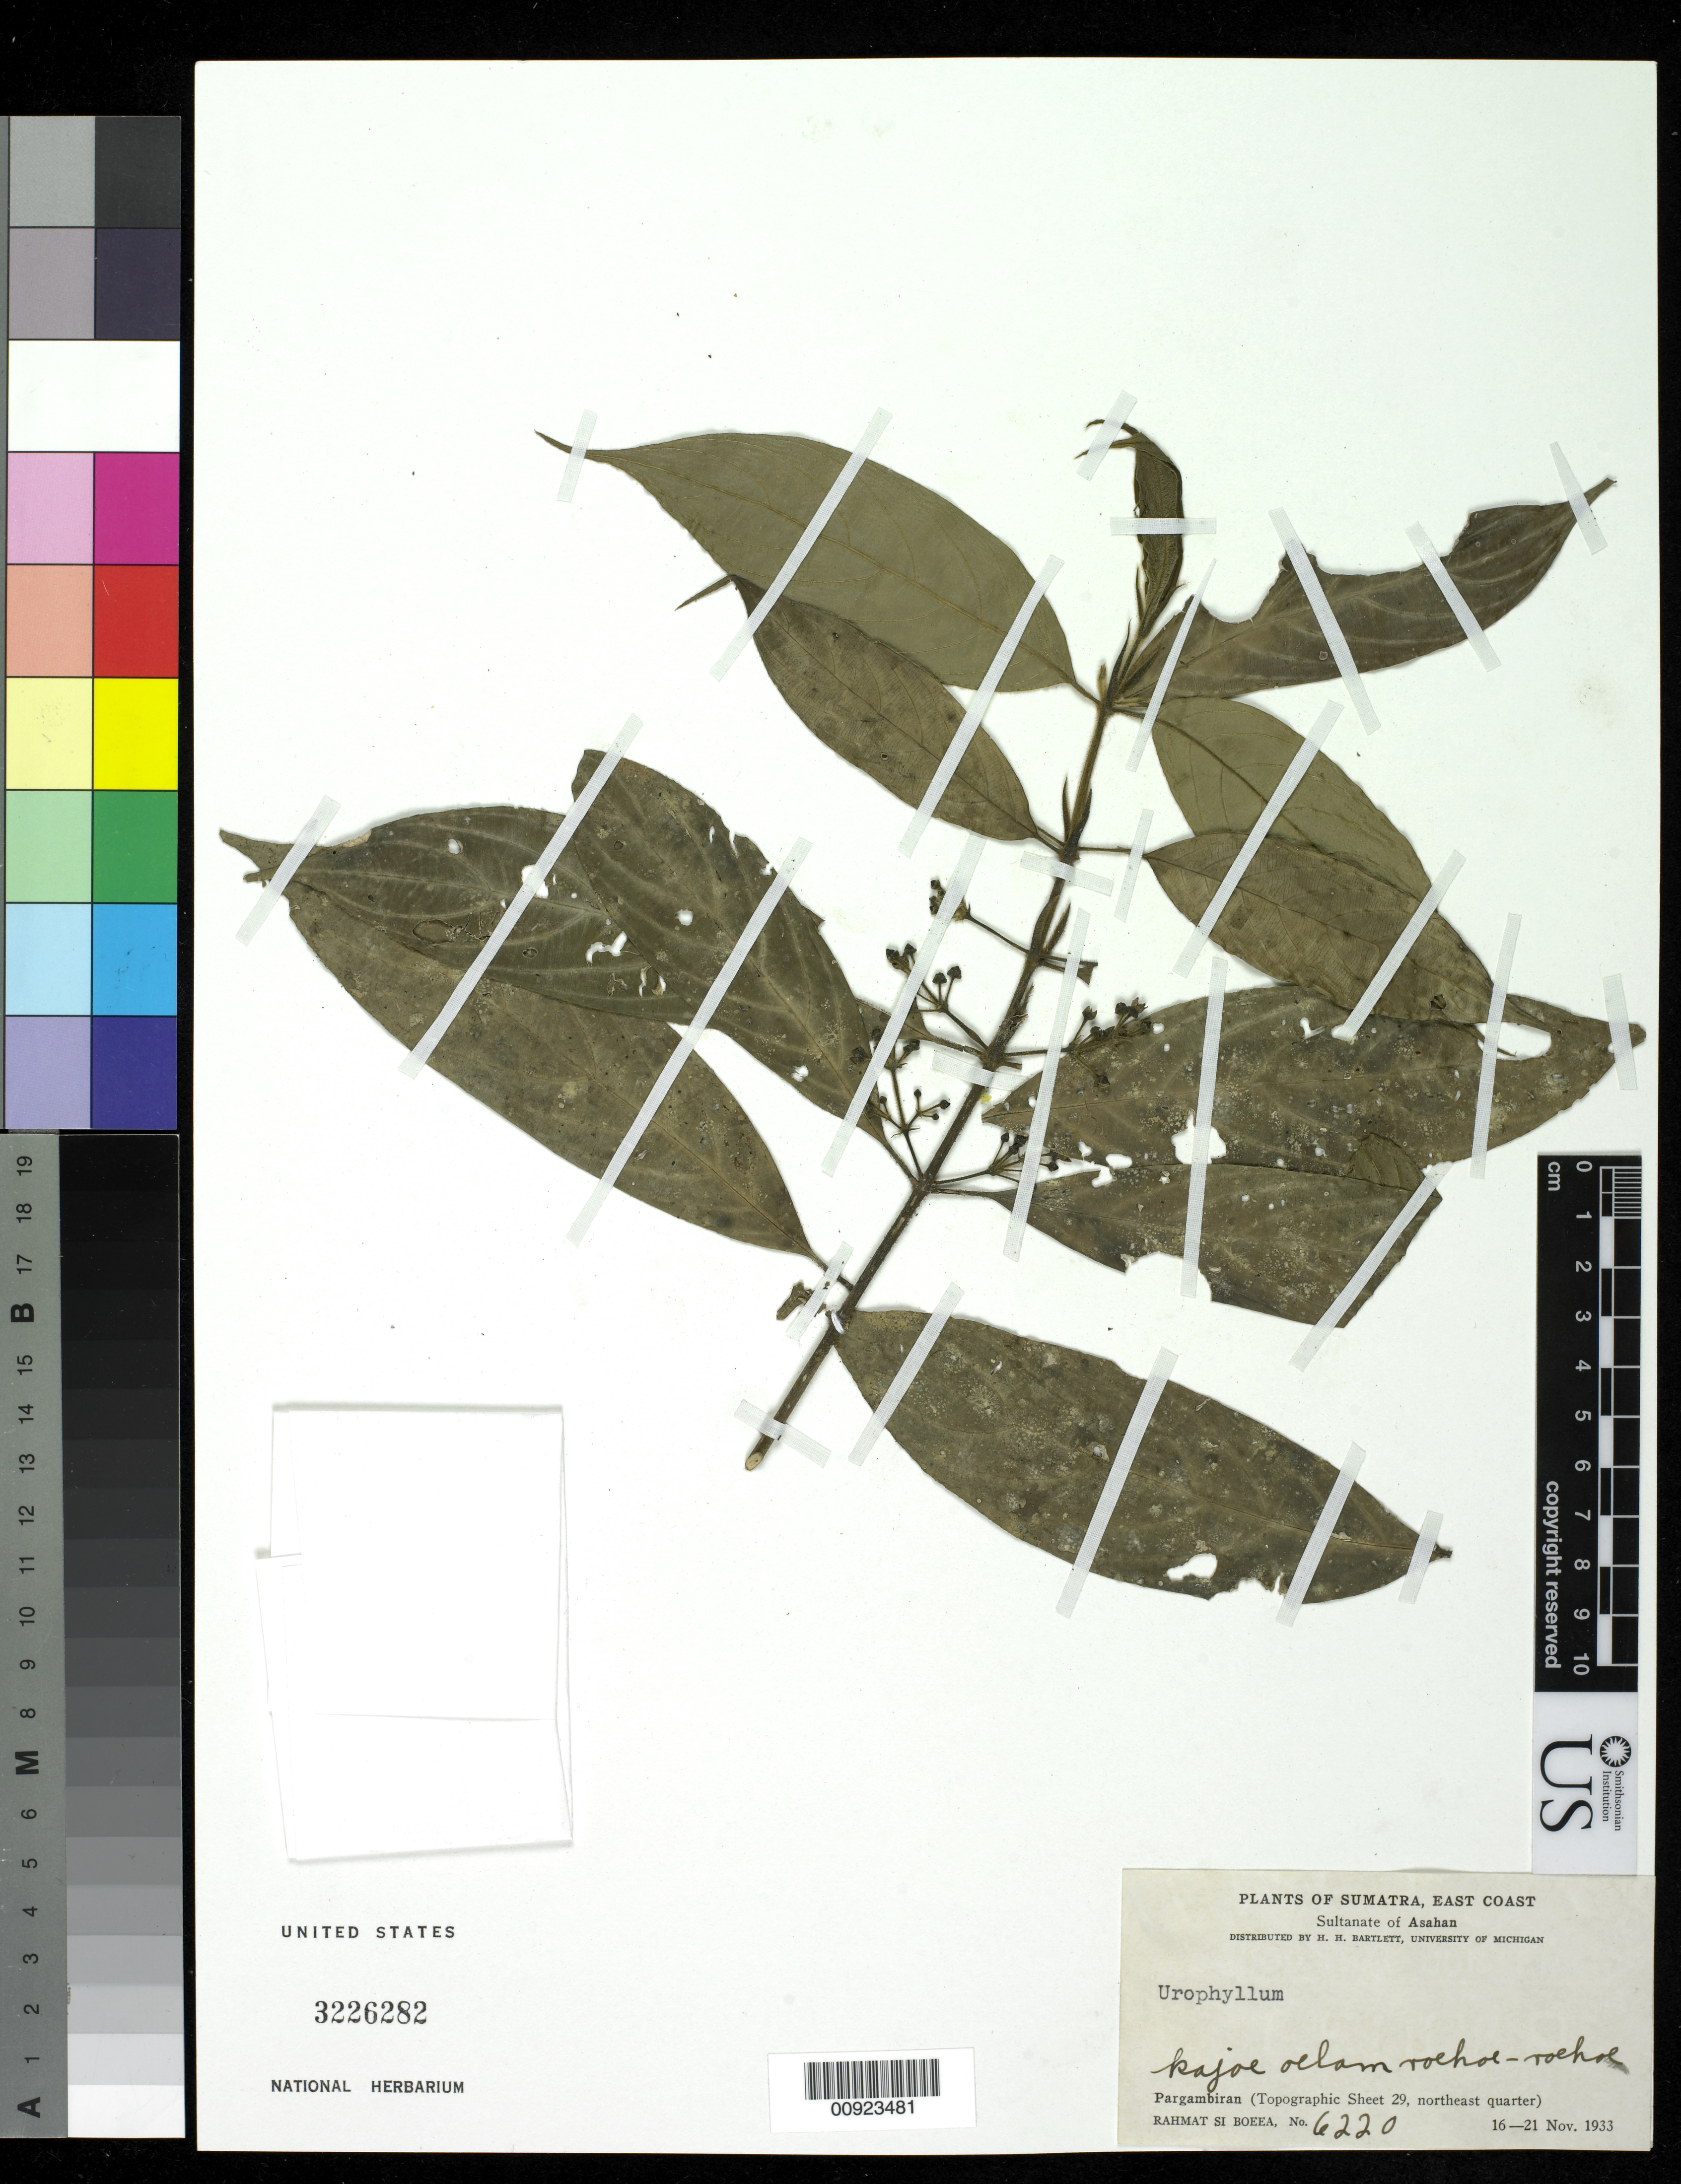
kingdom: Plantae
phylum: Tracheophyta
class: Magnoliopsida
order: Gentianales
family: Rubiaceae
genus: Urophyllum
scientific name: Urophyllum sp.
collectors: Rahmat Si Boeea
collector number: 6220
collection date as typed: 16 Nov 1933 to 21 Nov 1933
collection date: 1933-11-16/1933-11-21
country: Indonesia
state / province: Sumatra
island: Sumatra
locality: Pargambiran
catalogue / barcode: US 3226282